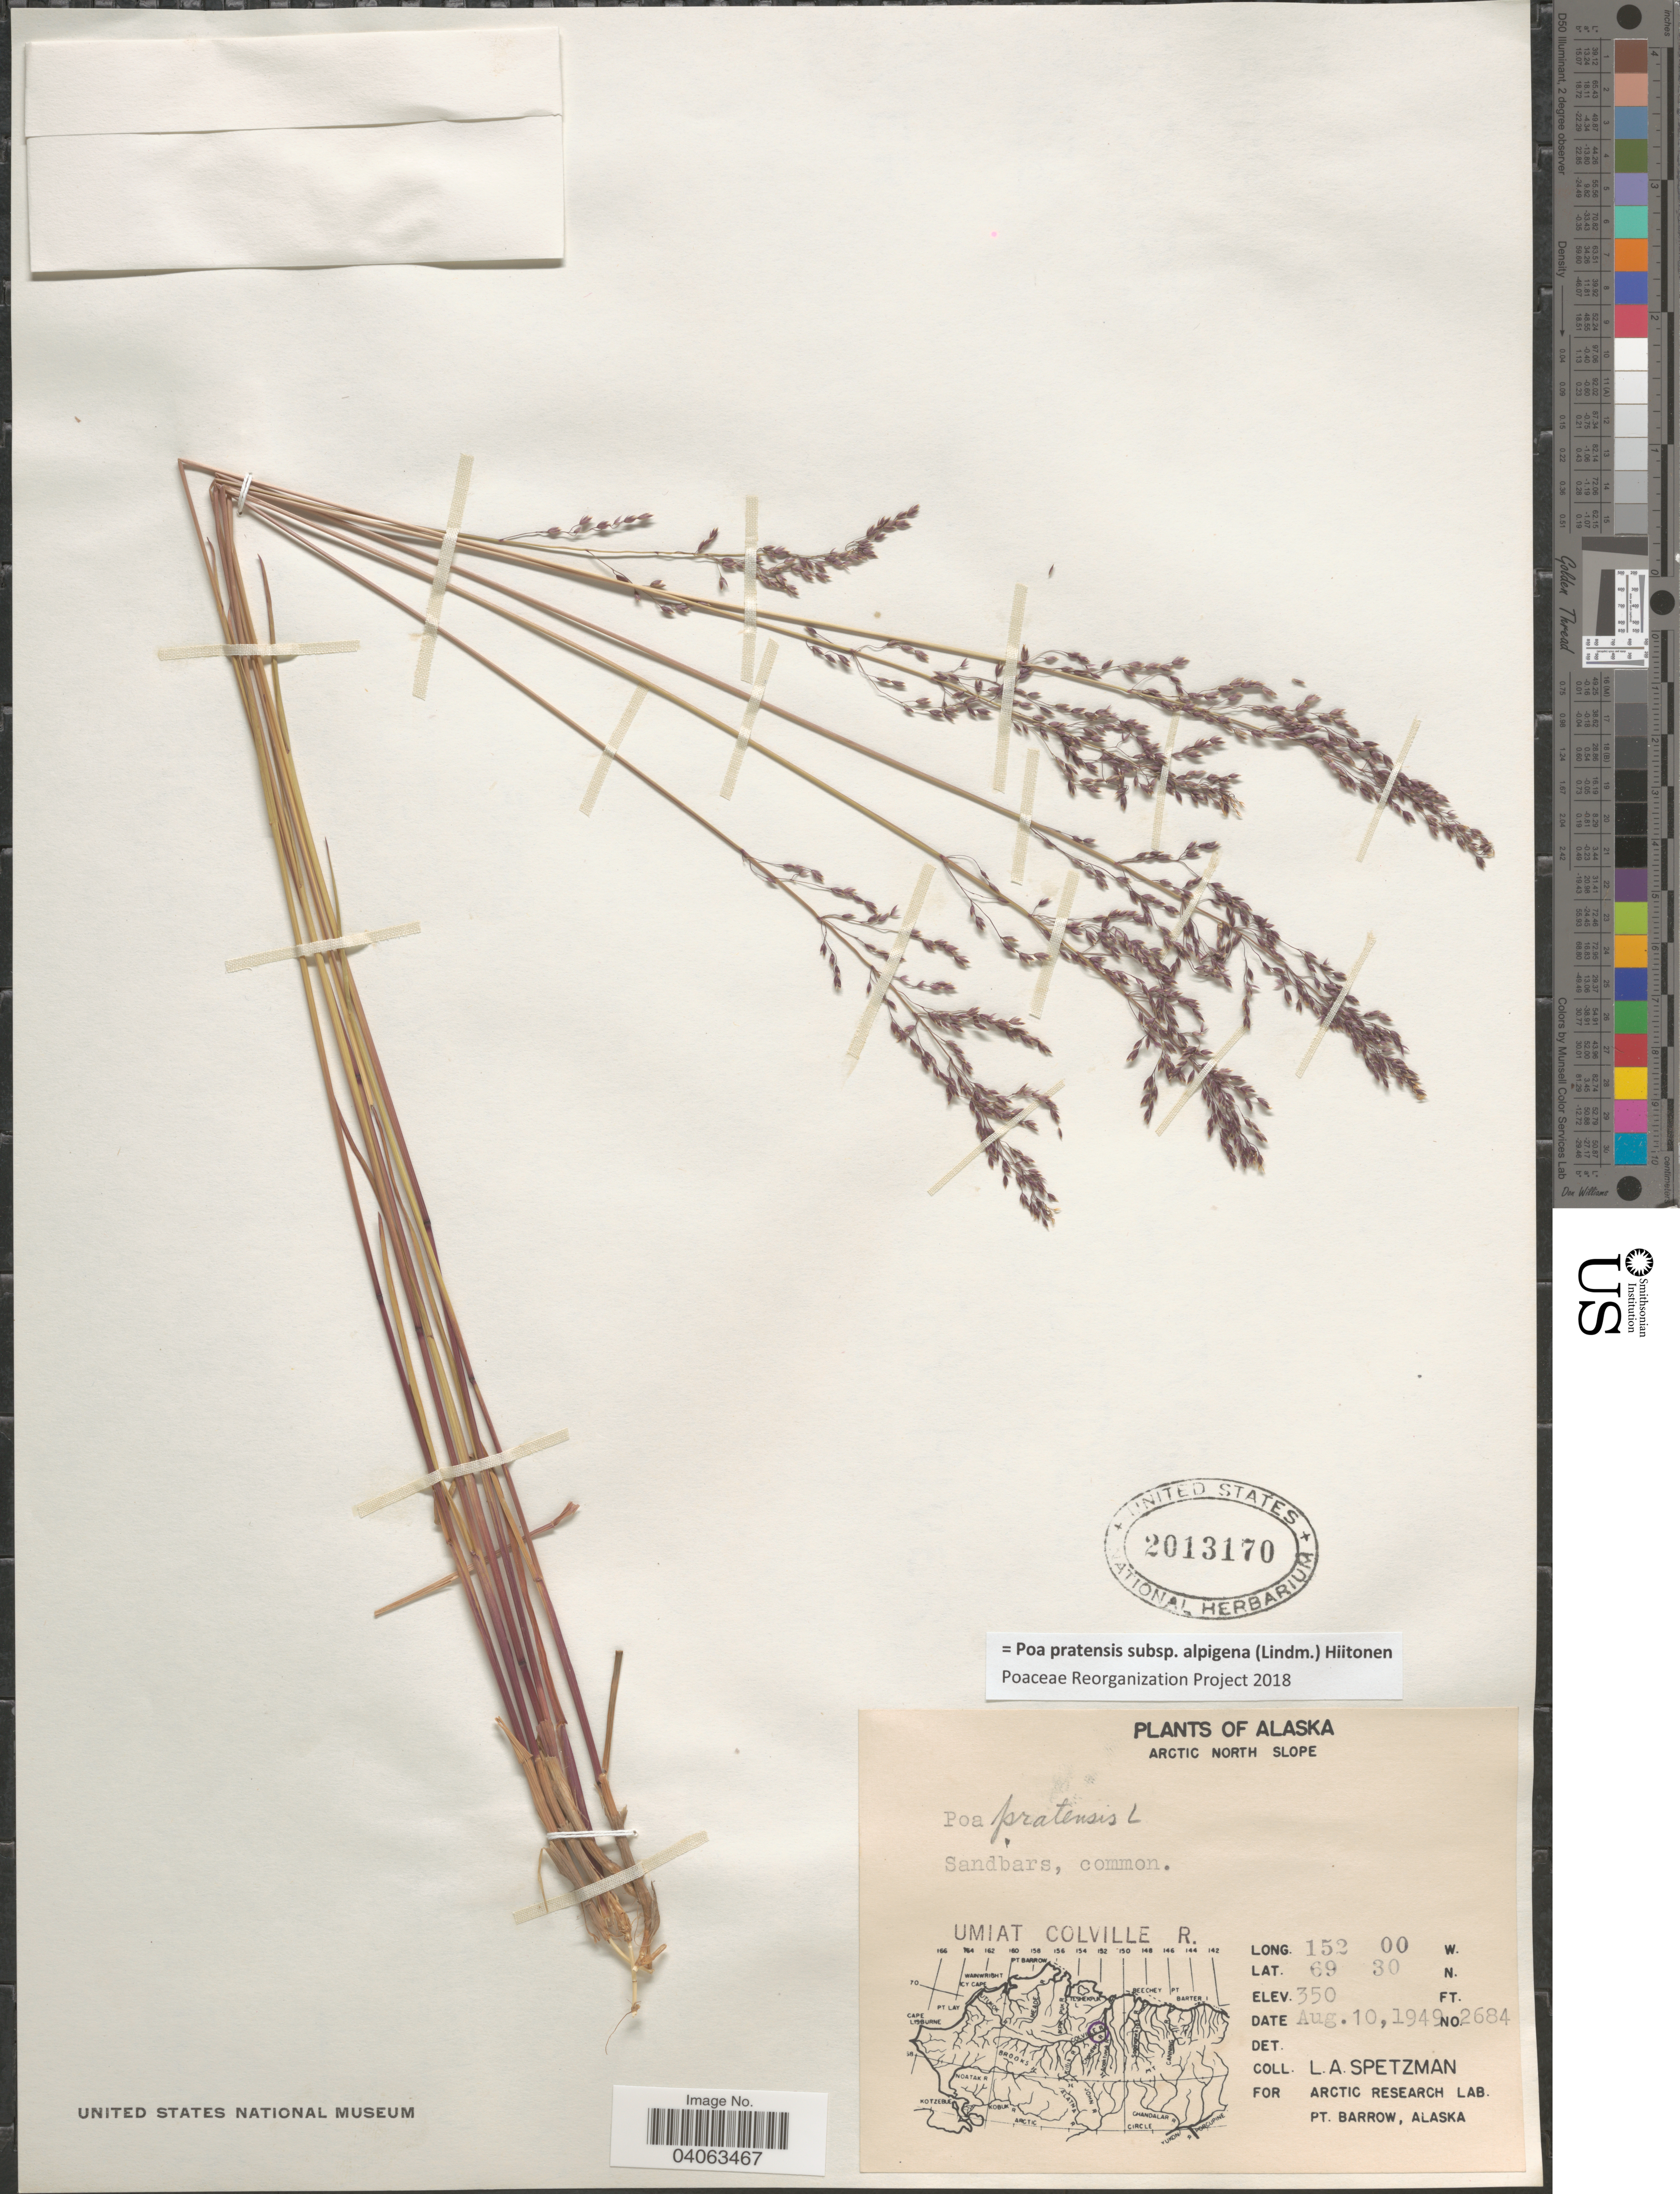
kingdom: Plantae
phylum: Tracheophyta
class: Liliopsida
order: Poales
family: Poaceae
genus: Poa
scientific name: Poa pratensis subsp. alpigena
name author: (Lindm.) Hiitonen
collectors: L. Spetzman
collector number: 2684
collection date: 1949-08-10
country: United States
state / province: Alaska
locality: Arctic North Slope. Umiat Colville R.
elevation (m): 107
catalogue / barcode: US 2013170